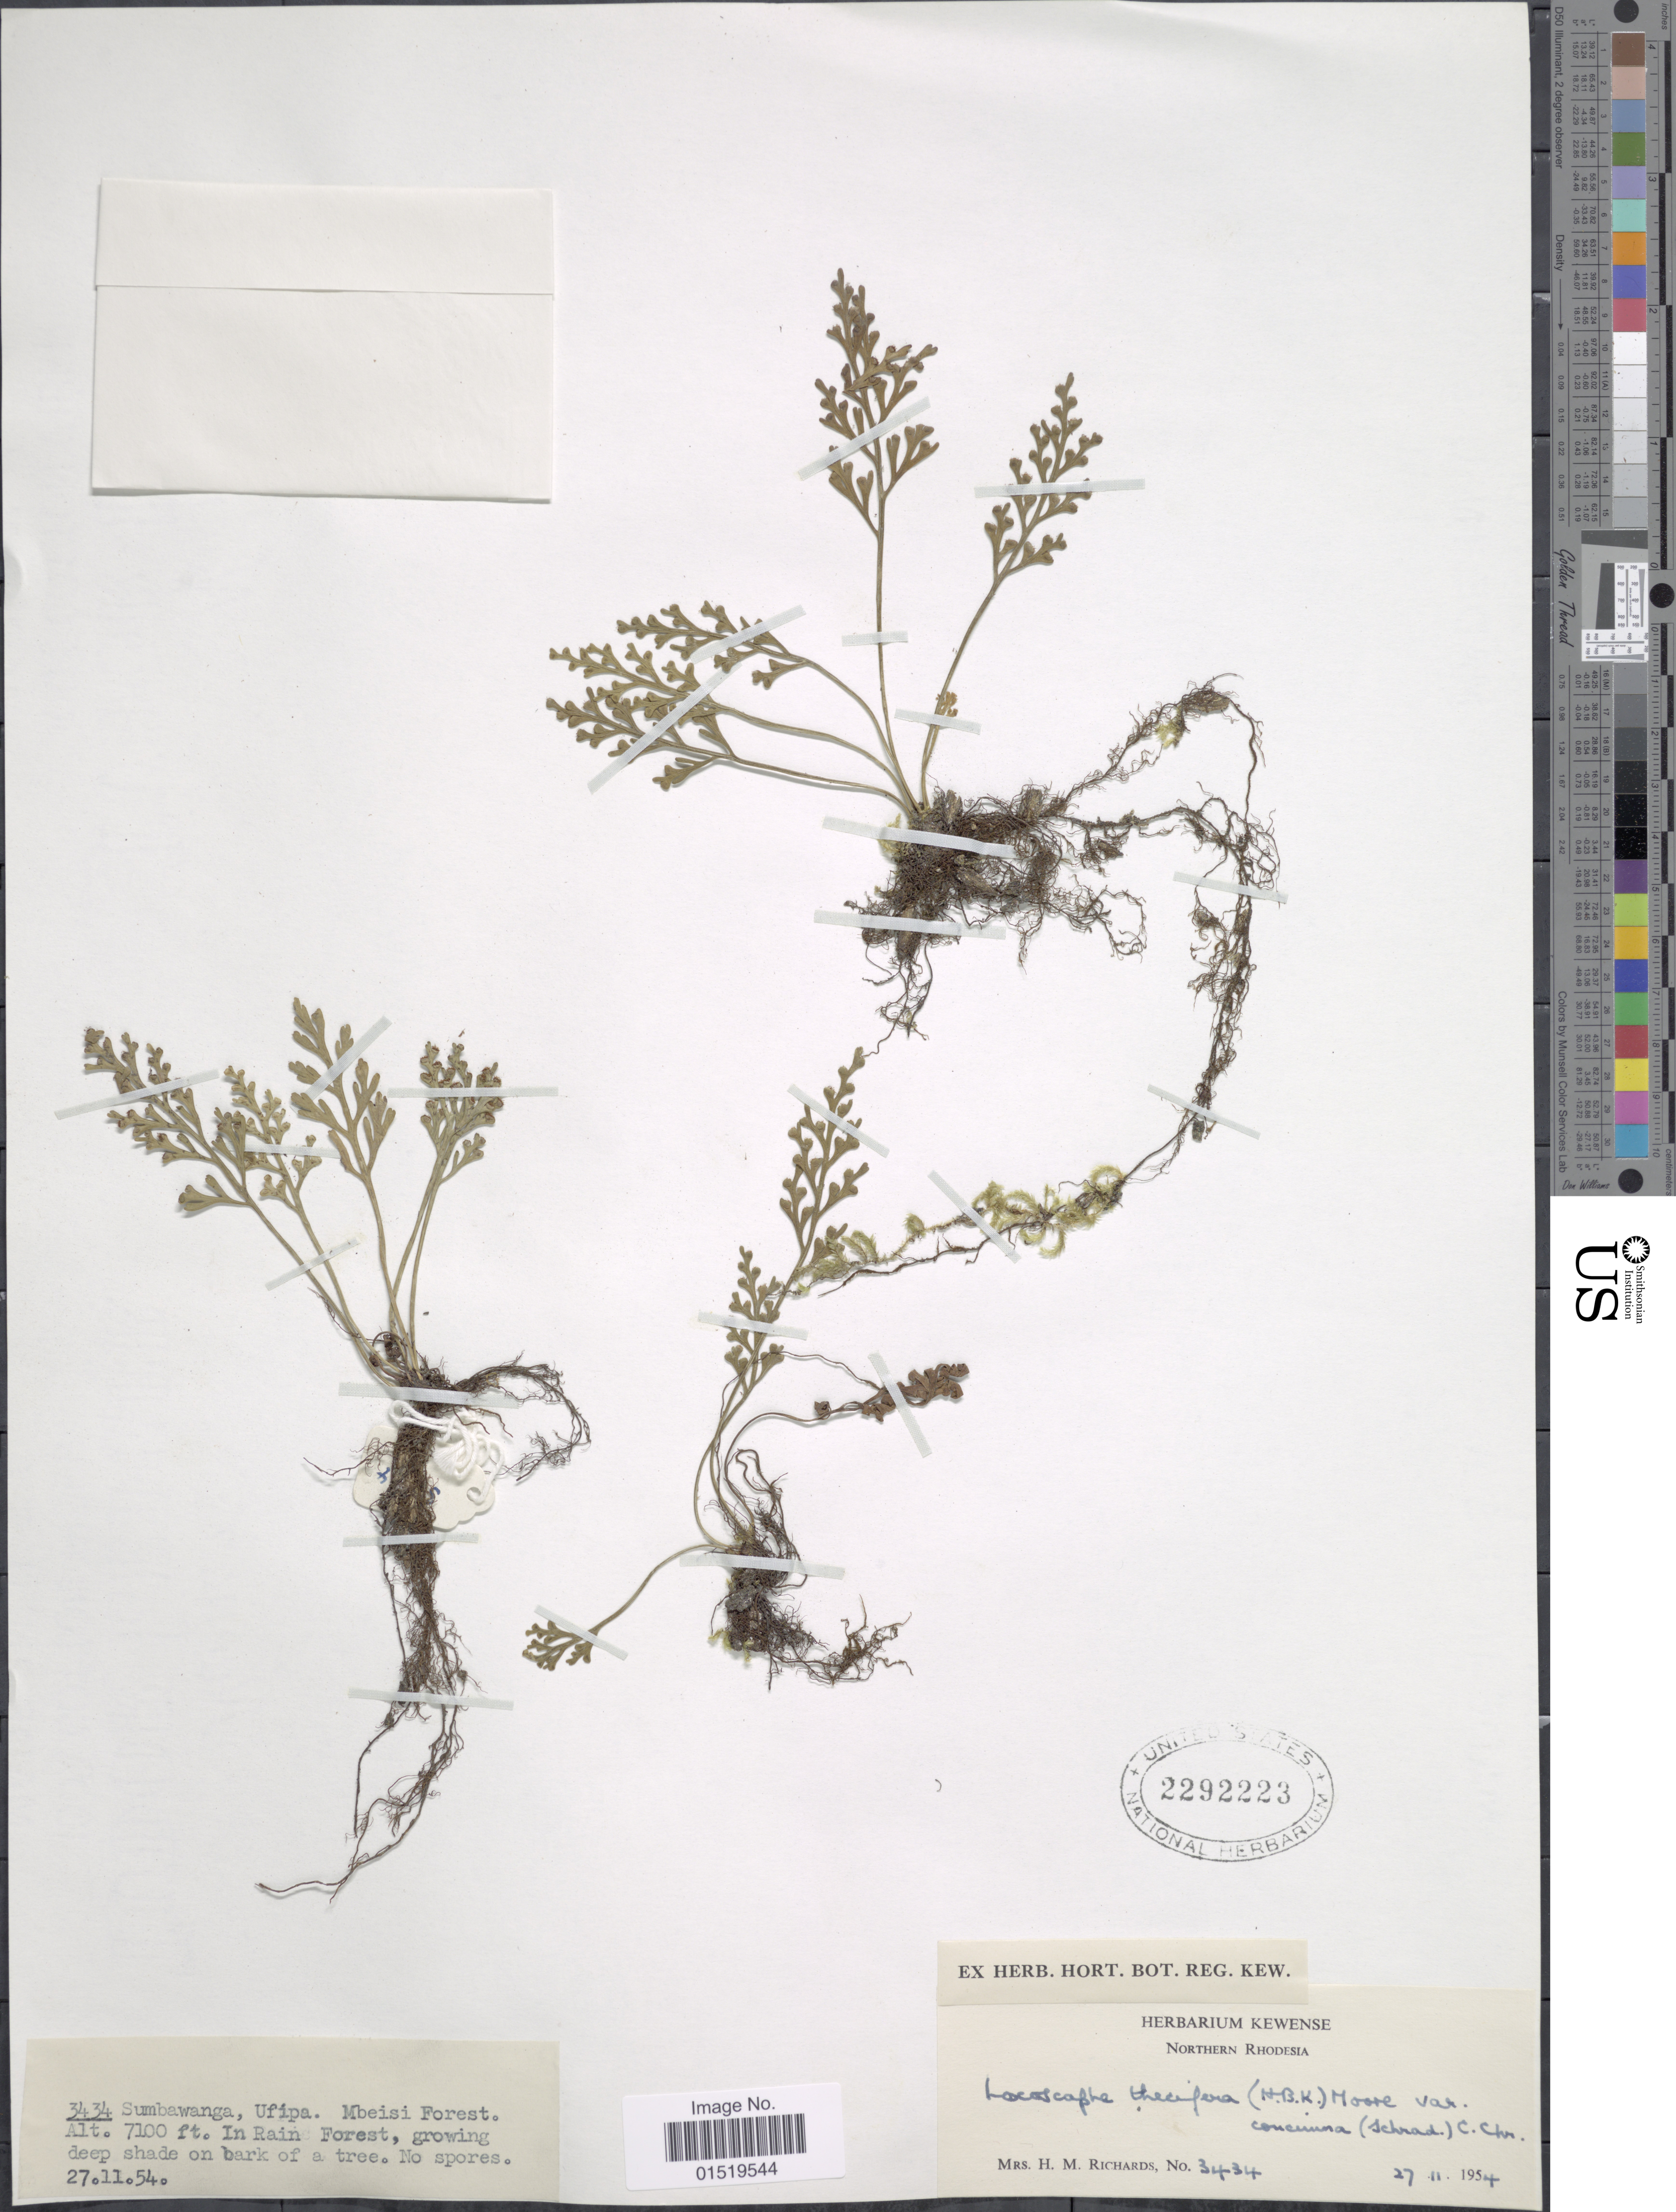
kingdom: Plantae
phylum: Tracheophyta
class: Polypodiopsida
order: Polypodiales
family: Aspleniaceae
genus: Asplenium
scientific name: Asplenium theciferum var. concinnum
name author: (Schrad.) Schelpe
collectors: H. Richards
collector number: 3434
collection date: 1954-11-27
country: Zambia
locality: Northern Rhodesia, Sumbawanga, Ufipa. Mbeisi Forest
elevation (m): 2164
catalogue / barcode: US 2292223